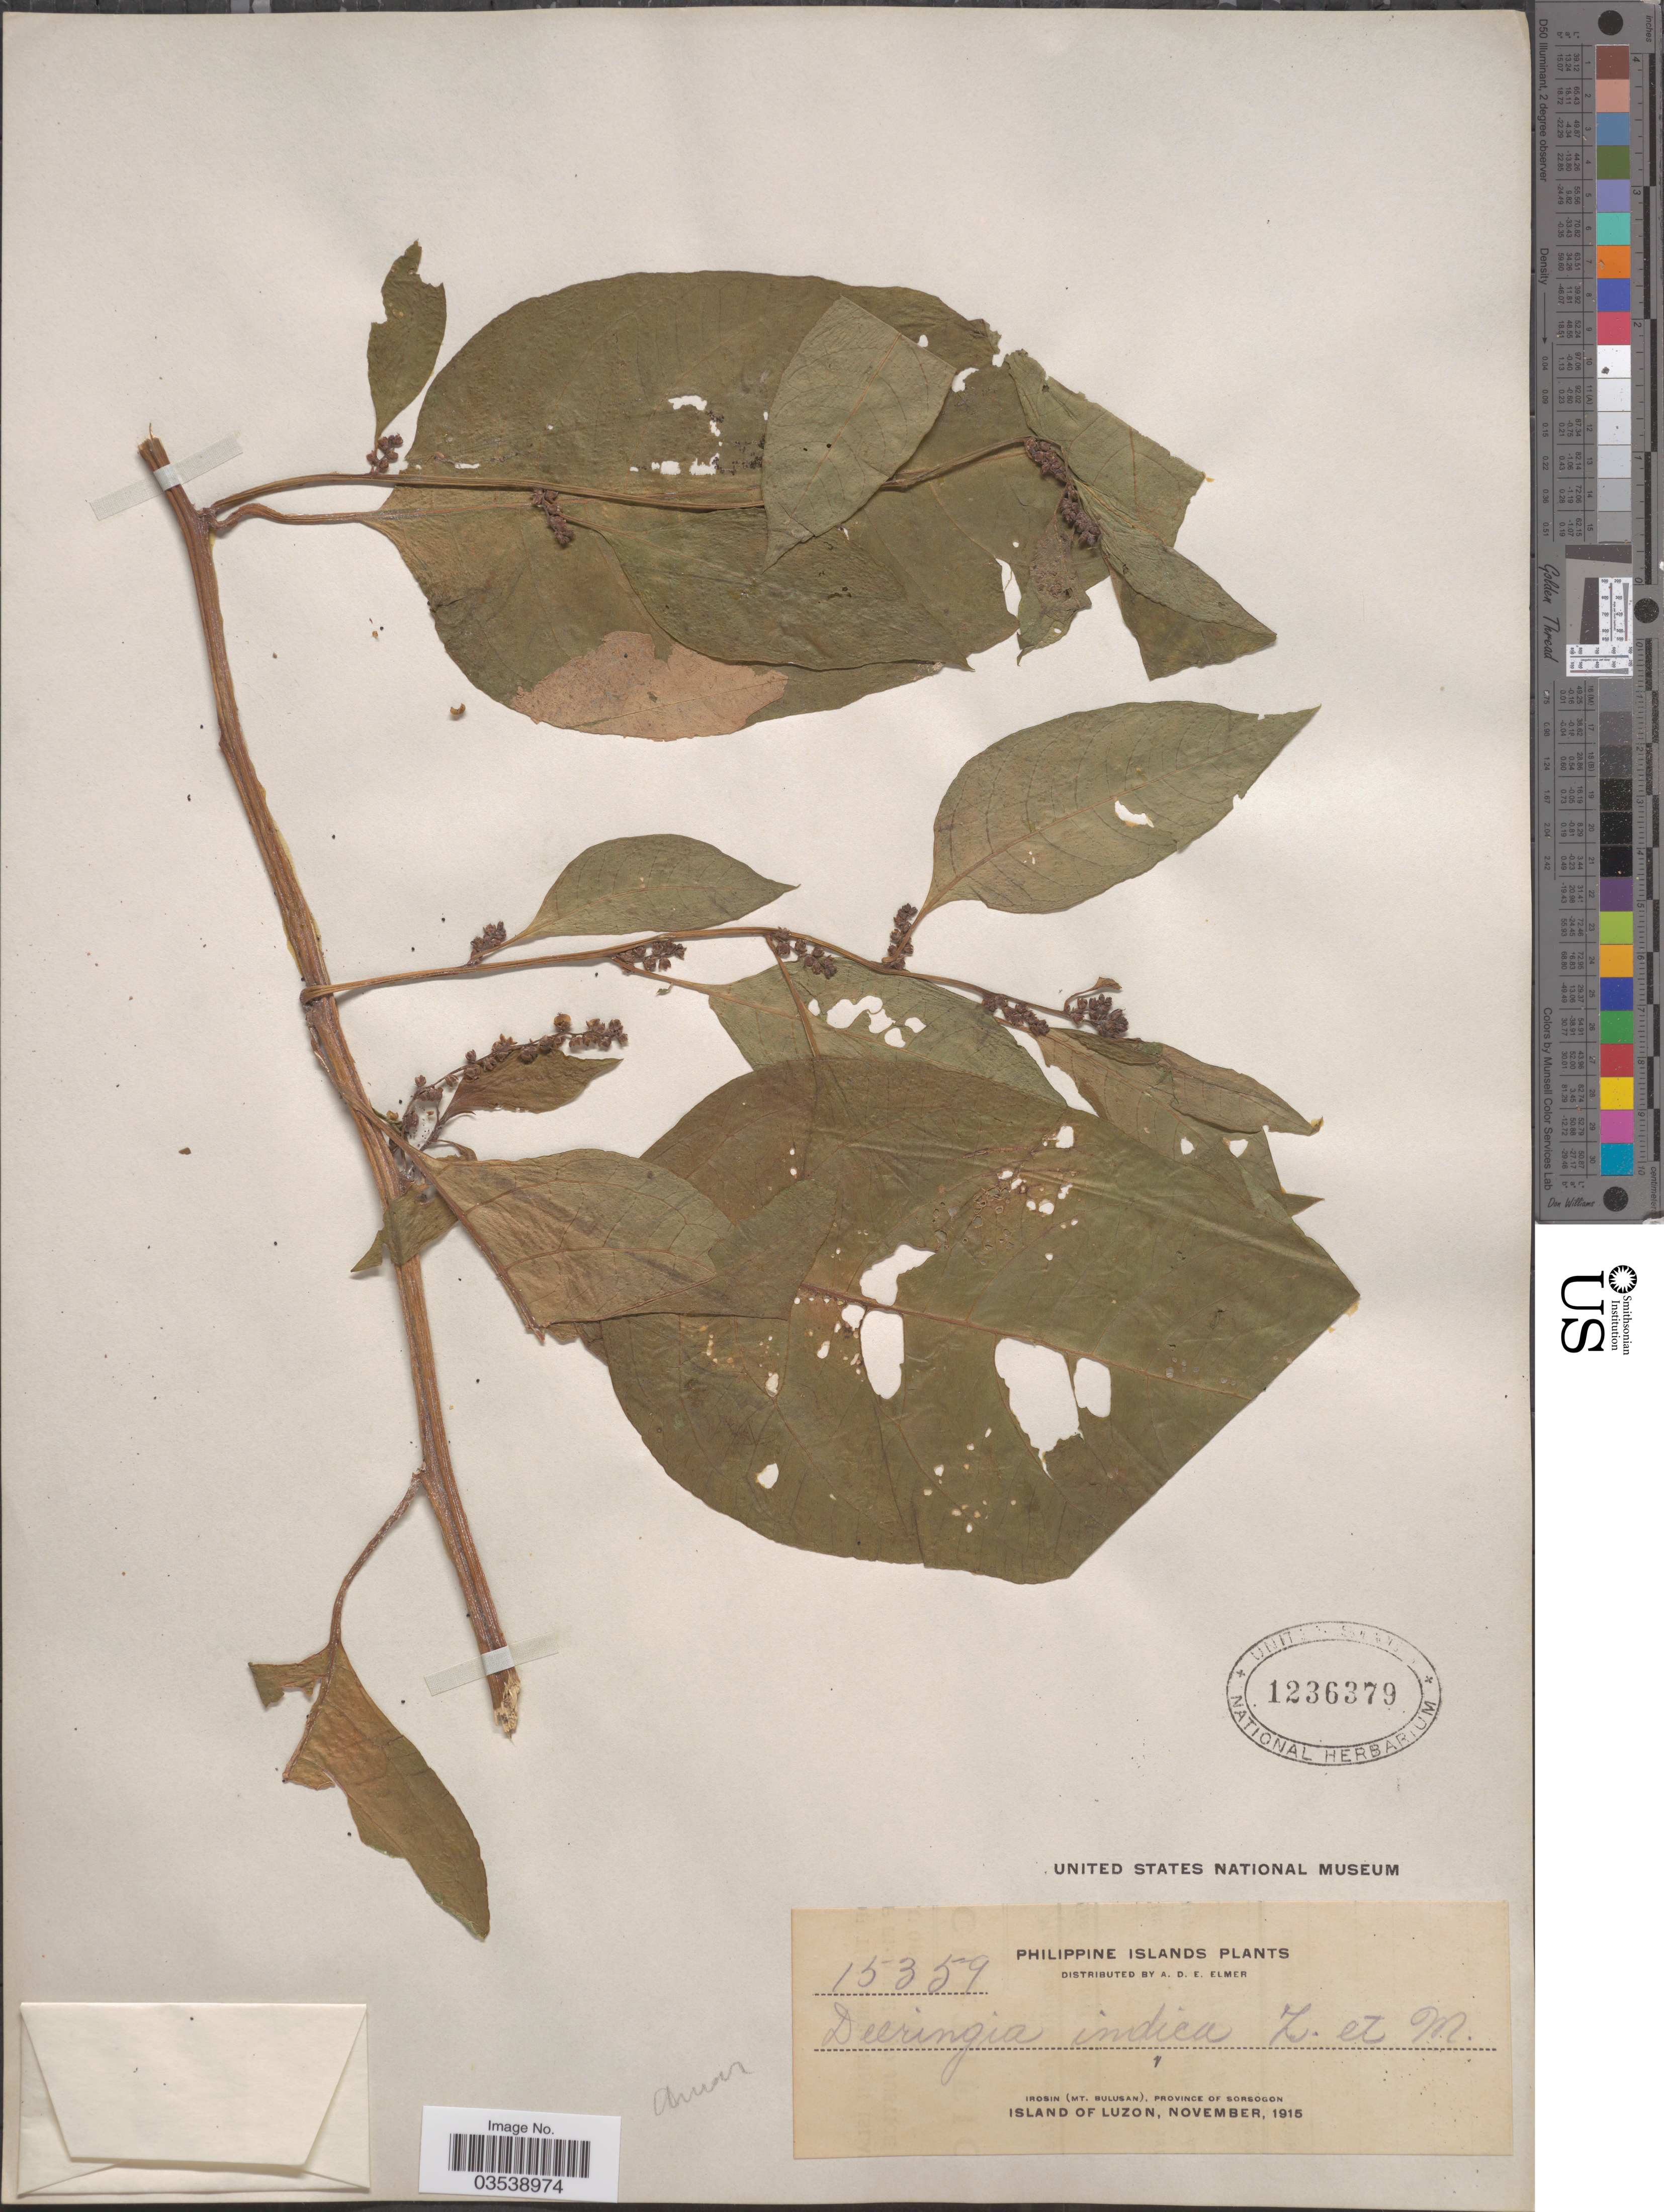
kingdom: Plantae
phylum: Tracheophyta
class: Magnoliopsida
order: Caryophyllales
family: Amaranthaceae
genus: Deeringia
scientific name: Deeringia polysperma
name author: (Roxb.) Moq.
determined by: Strong, Mark T., (BOT), Smithsonian Institution - National Museum of Natural History (UNITED STATES)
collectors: A. D. E. Elmer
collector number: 15359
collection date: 1915-11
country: Philippines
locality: Irosin (Mt. Bulusan), Province of Sorsogon. Island of Luzon.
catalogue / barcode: US 1236379